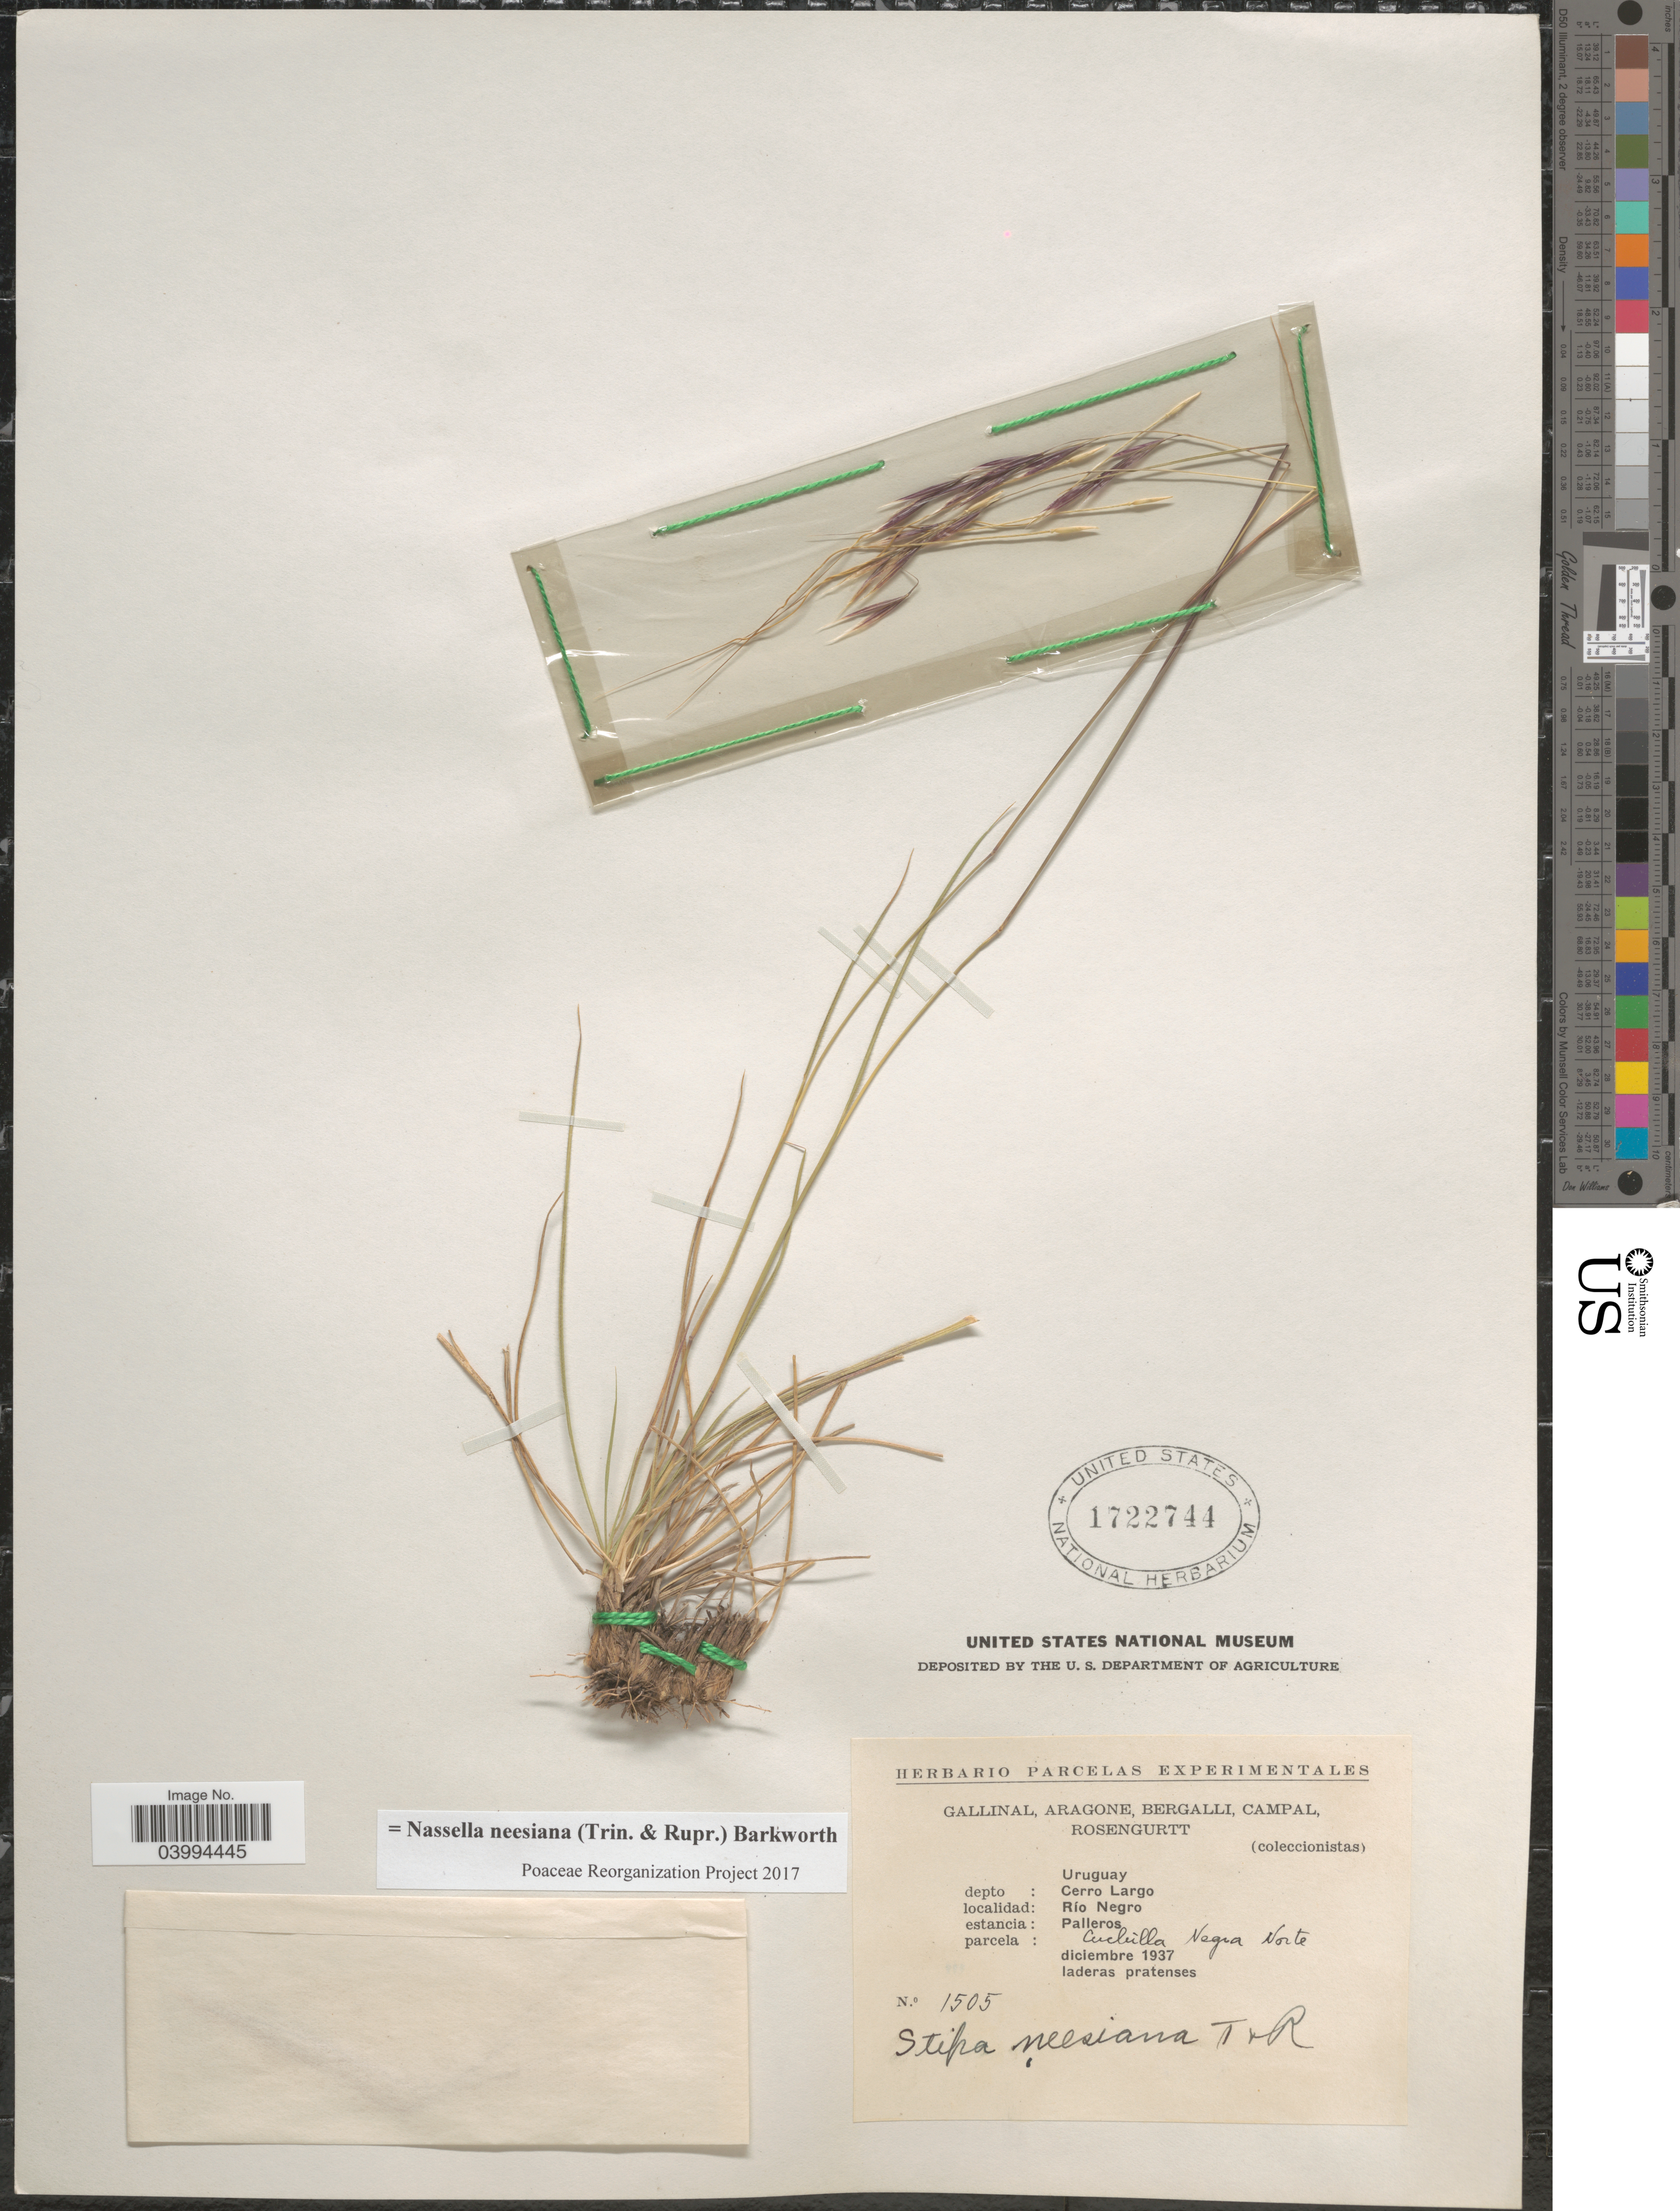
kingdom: Plantae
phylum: Tracheophyta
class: Liliopsida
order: Poales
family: Poaceae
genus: Nassella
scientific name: Nassella neesiana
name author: (Trin. & Rupr.) Barkworth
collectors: -. Gallinal, -- Aragone, -- Bergalli, -- Campal & Rosengurtt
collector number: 1505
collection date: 1937-12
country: Uruguay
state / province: Cerro Largo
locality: Depto: Cerro Largo. Río Negro. Estancia: Palleros. Parcela: Cuchilla Negra Norte.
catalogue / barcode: US 1722744